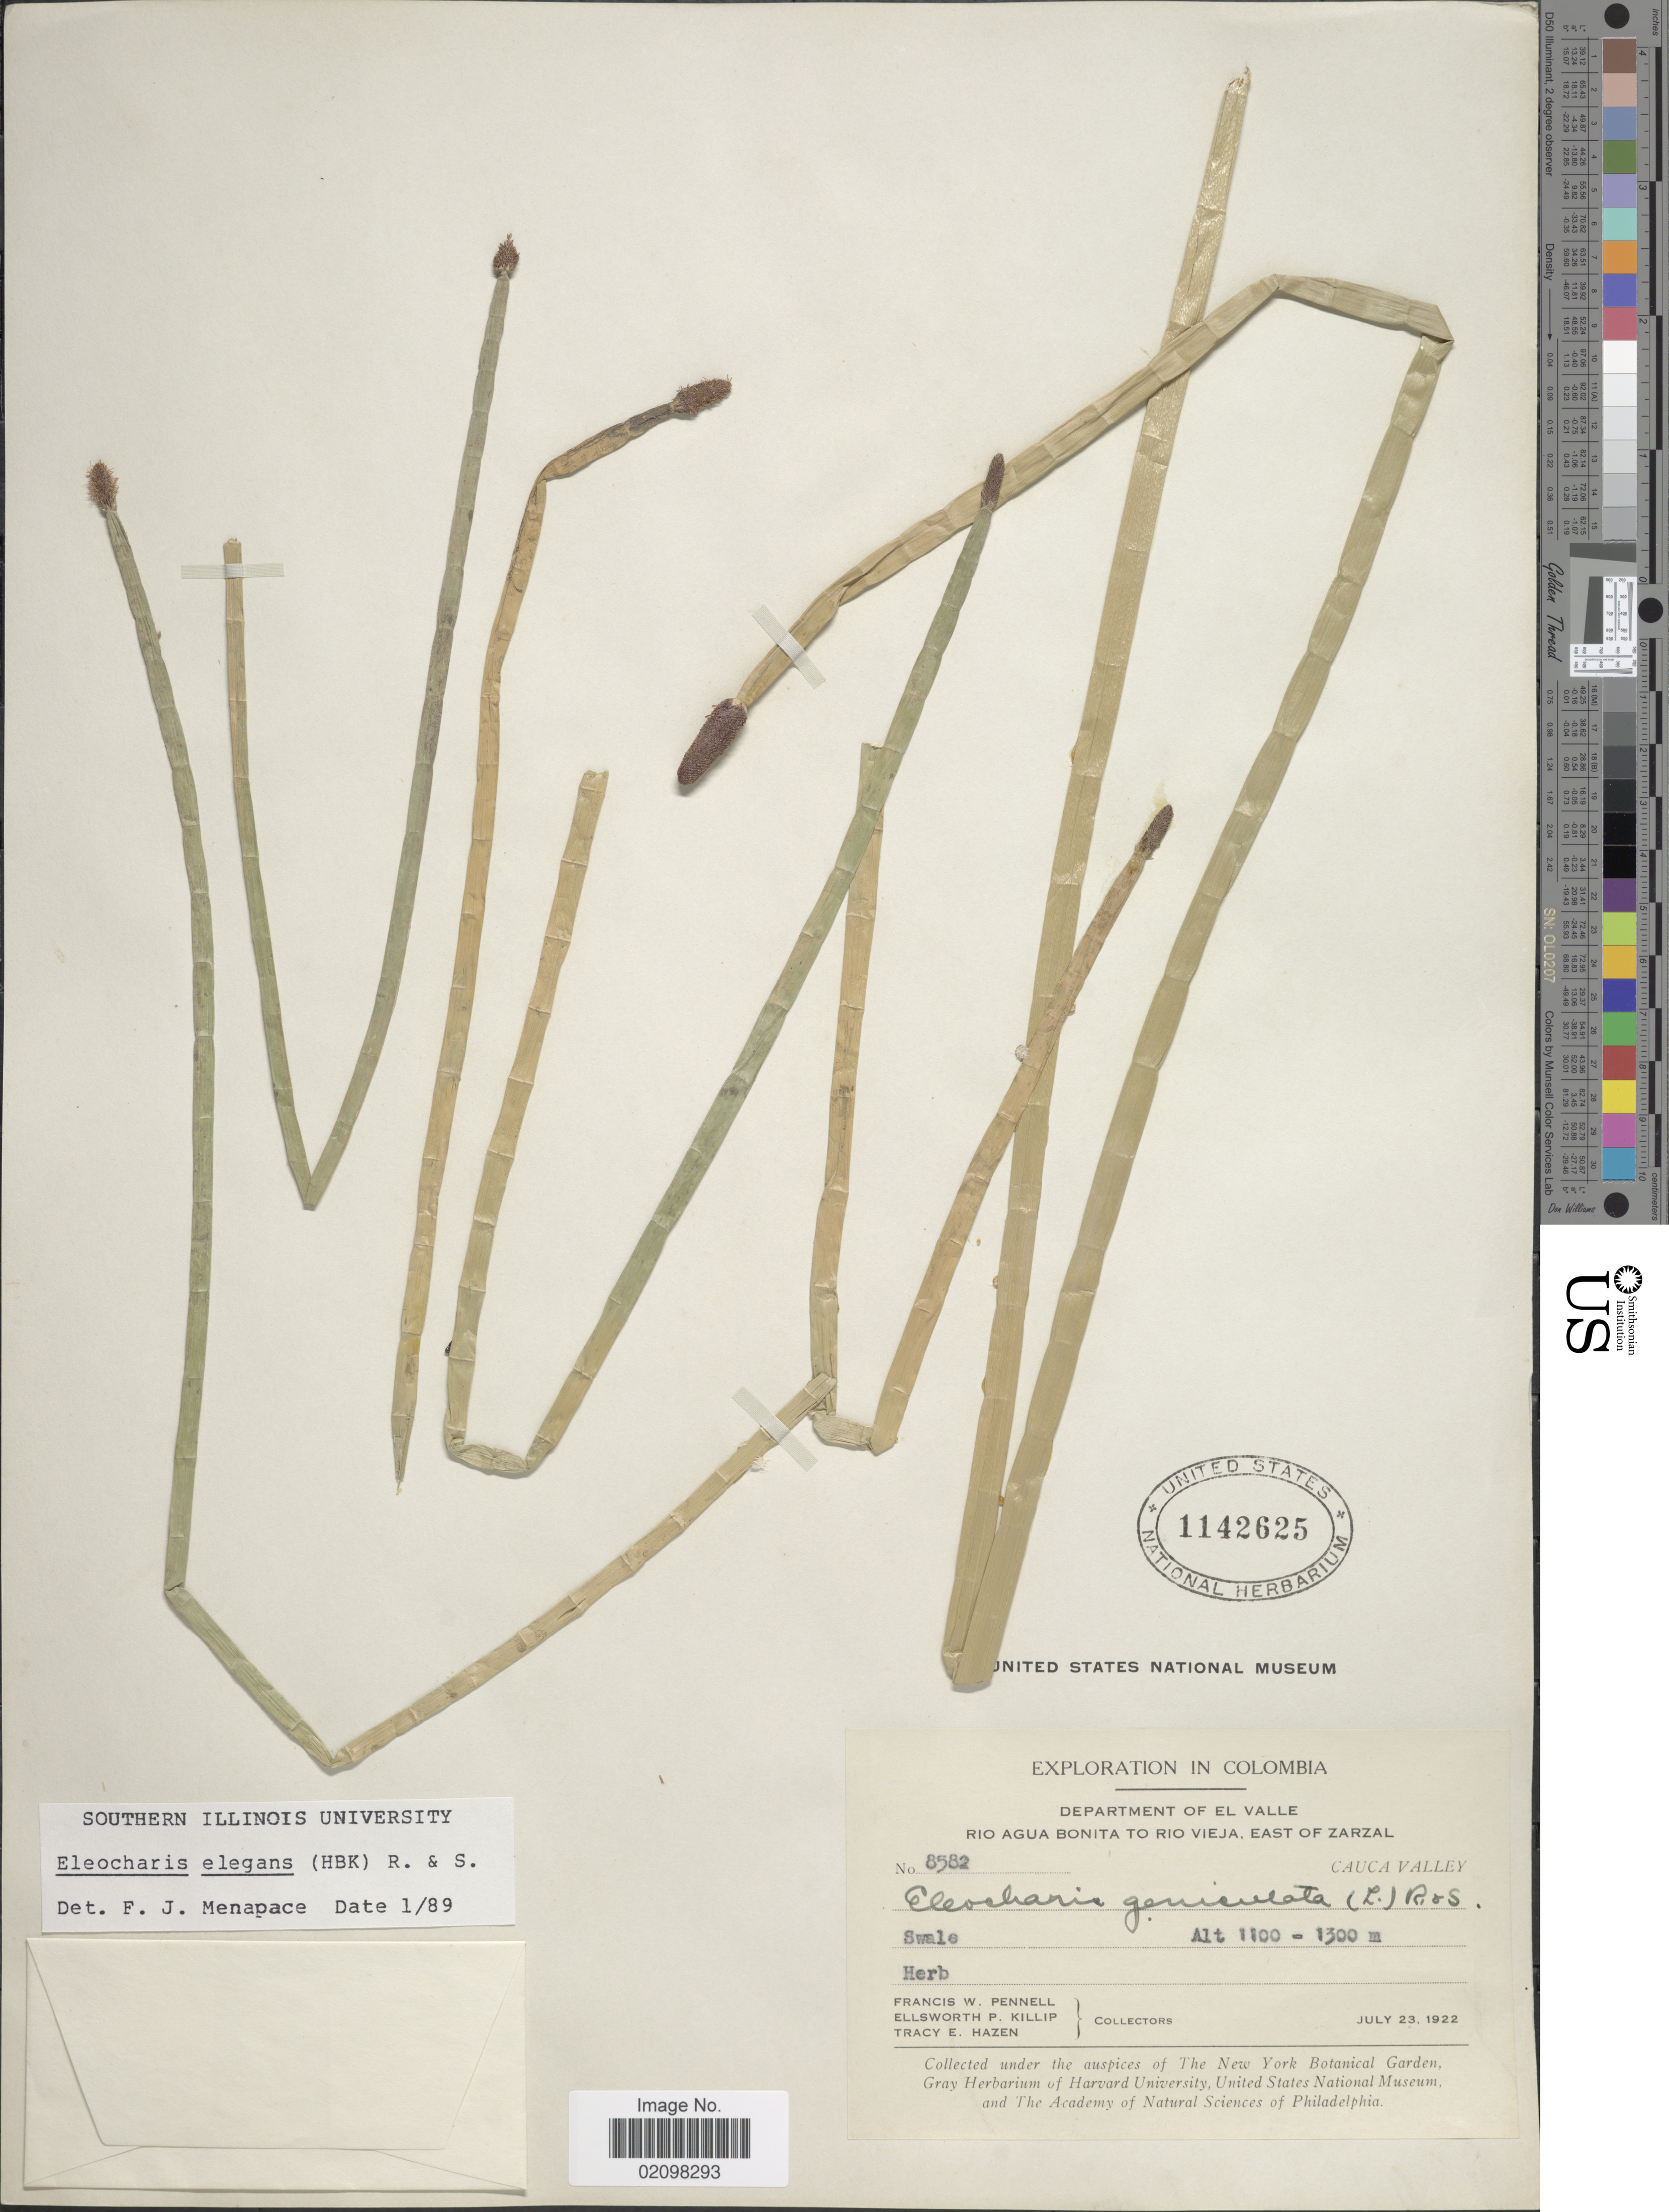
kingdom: Plantae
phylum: Tracheophyta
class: Liliopsida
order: Poales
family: Cyperaceae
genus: Eleocharis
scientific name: Eleocharis elegans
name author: (Kunth) Roem. & Schult.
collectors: F. W. Pennell, E. P. Killip & T. E. Hazen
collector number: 8582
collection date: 1922-07-23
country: Colombia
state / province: Valle del Cauca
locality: Department of El Valle. Rio Agua Bonita to Rio Vieja, east of Zarzal. Cauca Valley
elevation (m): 1100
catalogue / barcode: US 1142625